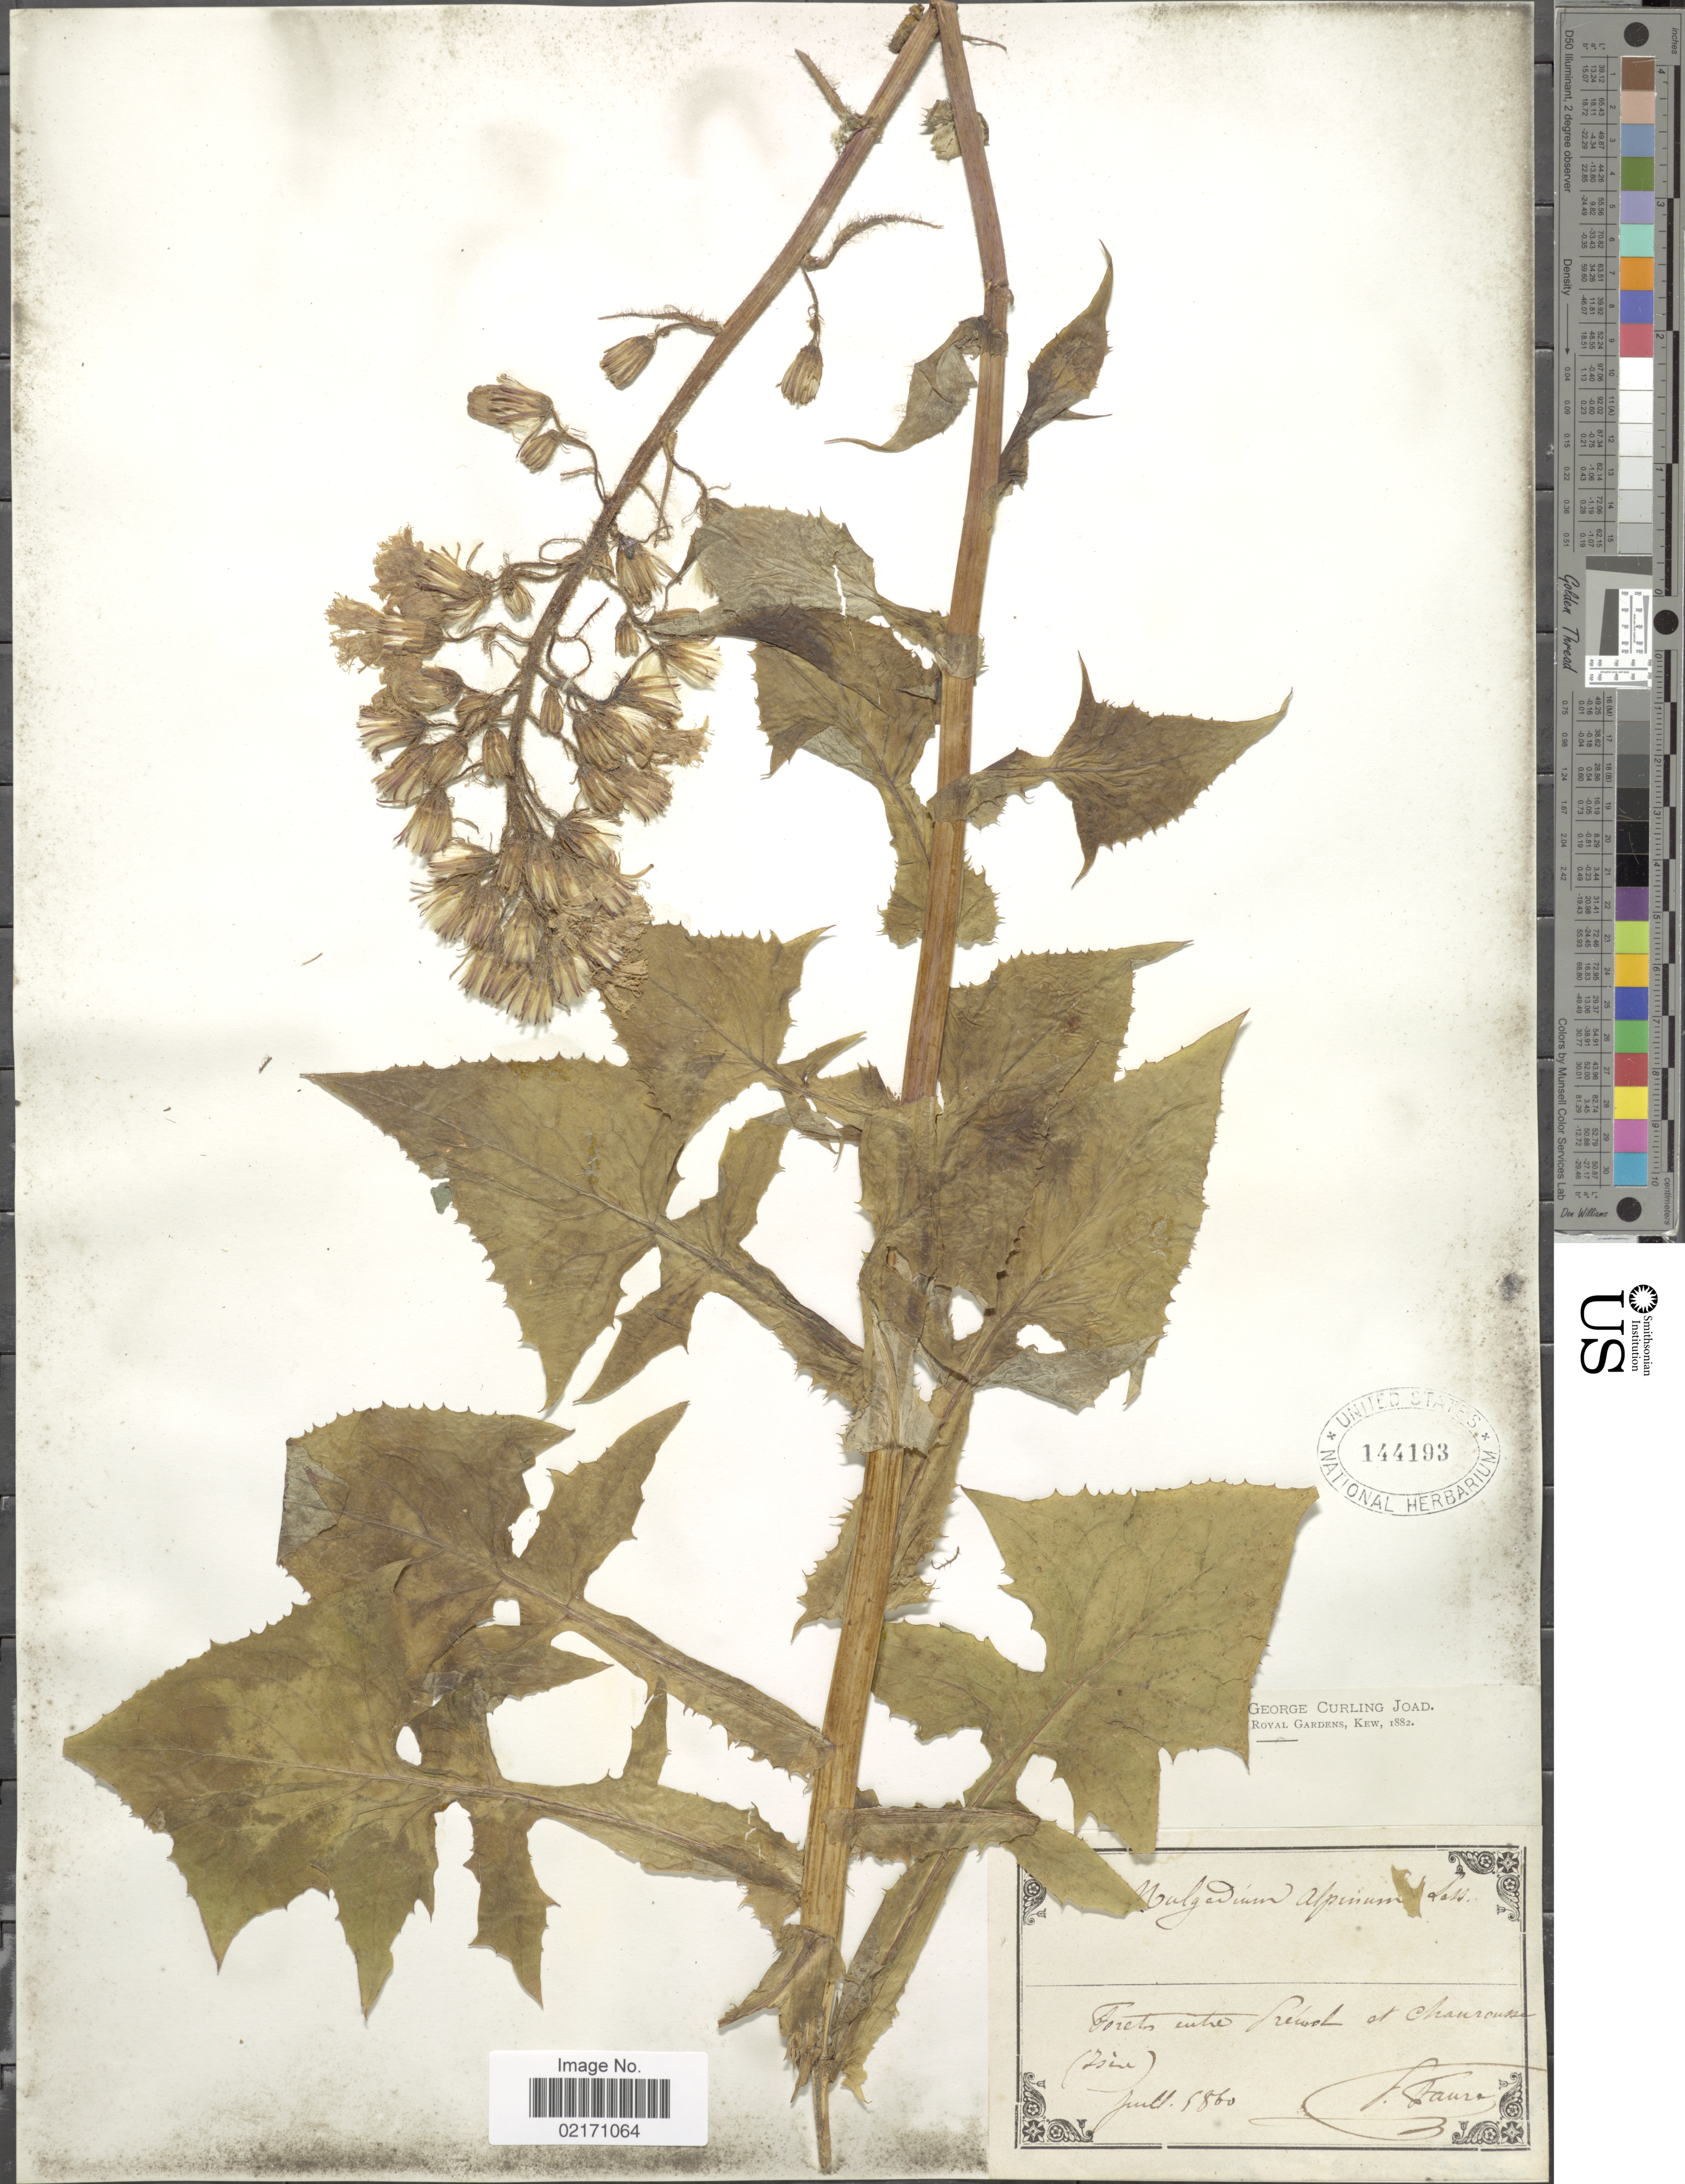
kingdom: Plantae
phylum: Tracheophyta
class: Magnoliopsida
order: Asterales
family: Asteraceae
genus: Lactuca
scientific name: Lactuca alpina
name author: (L.) A. Gray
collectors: A. Faure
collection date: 1860-07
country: France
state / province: Auvergne-Rhône-Alpes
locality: Forets entre Gremol et Chauransse (Isin) [interpreted]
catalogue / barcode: US 144193